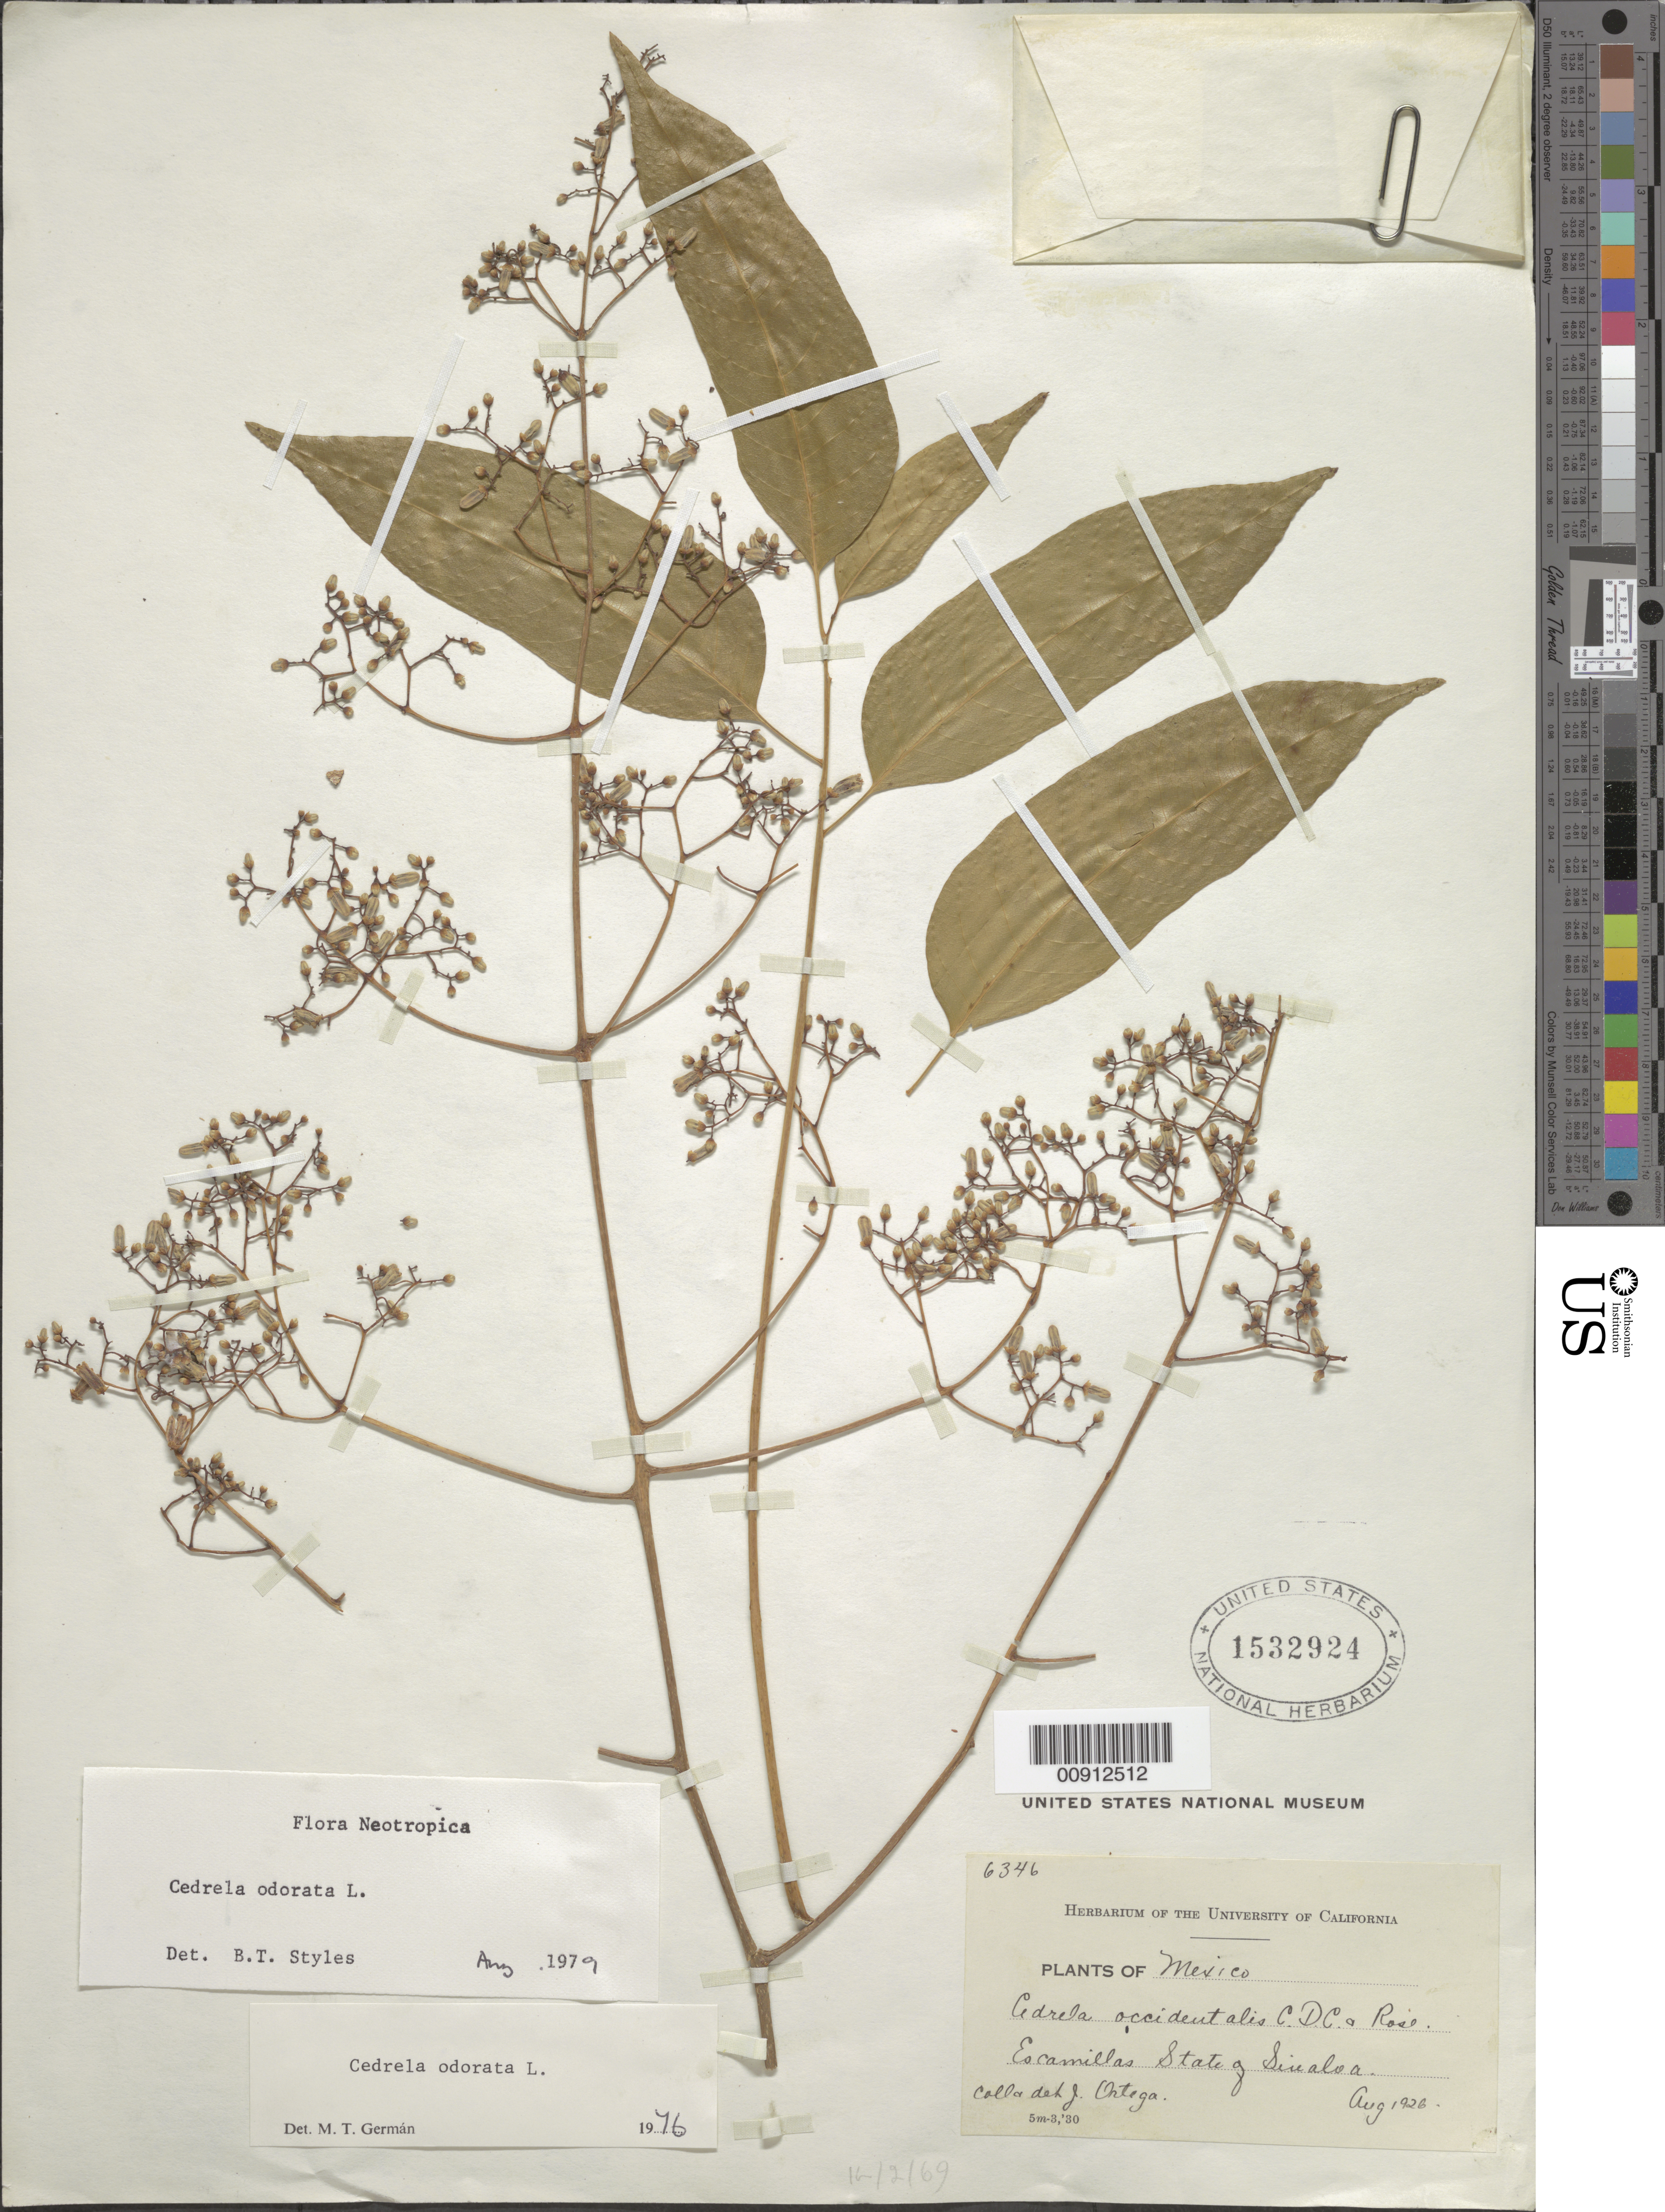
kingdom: Plantae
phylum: Tracheophyta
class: Magnoliopsida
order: Sapindales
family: Meliaceae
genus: Cedrela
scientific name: Cedrela odorata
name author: L.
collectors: J. Ortega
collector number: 6346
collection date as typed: Aug 1926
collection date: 1926-08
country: Mexico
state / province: Sinaloa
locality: Escamillas, State of Sinaloa.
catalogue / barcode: US 1532924